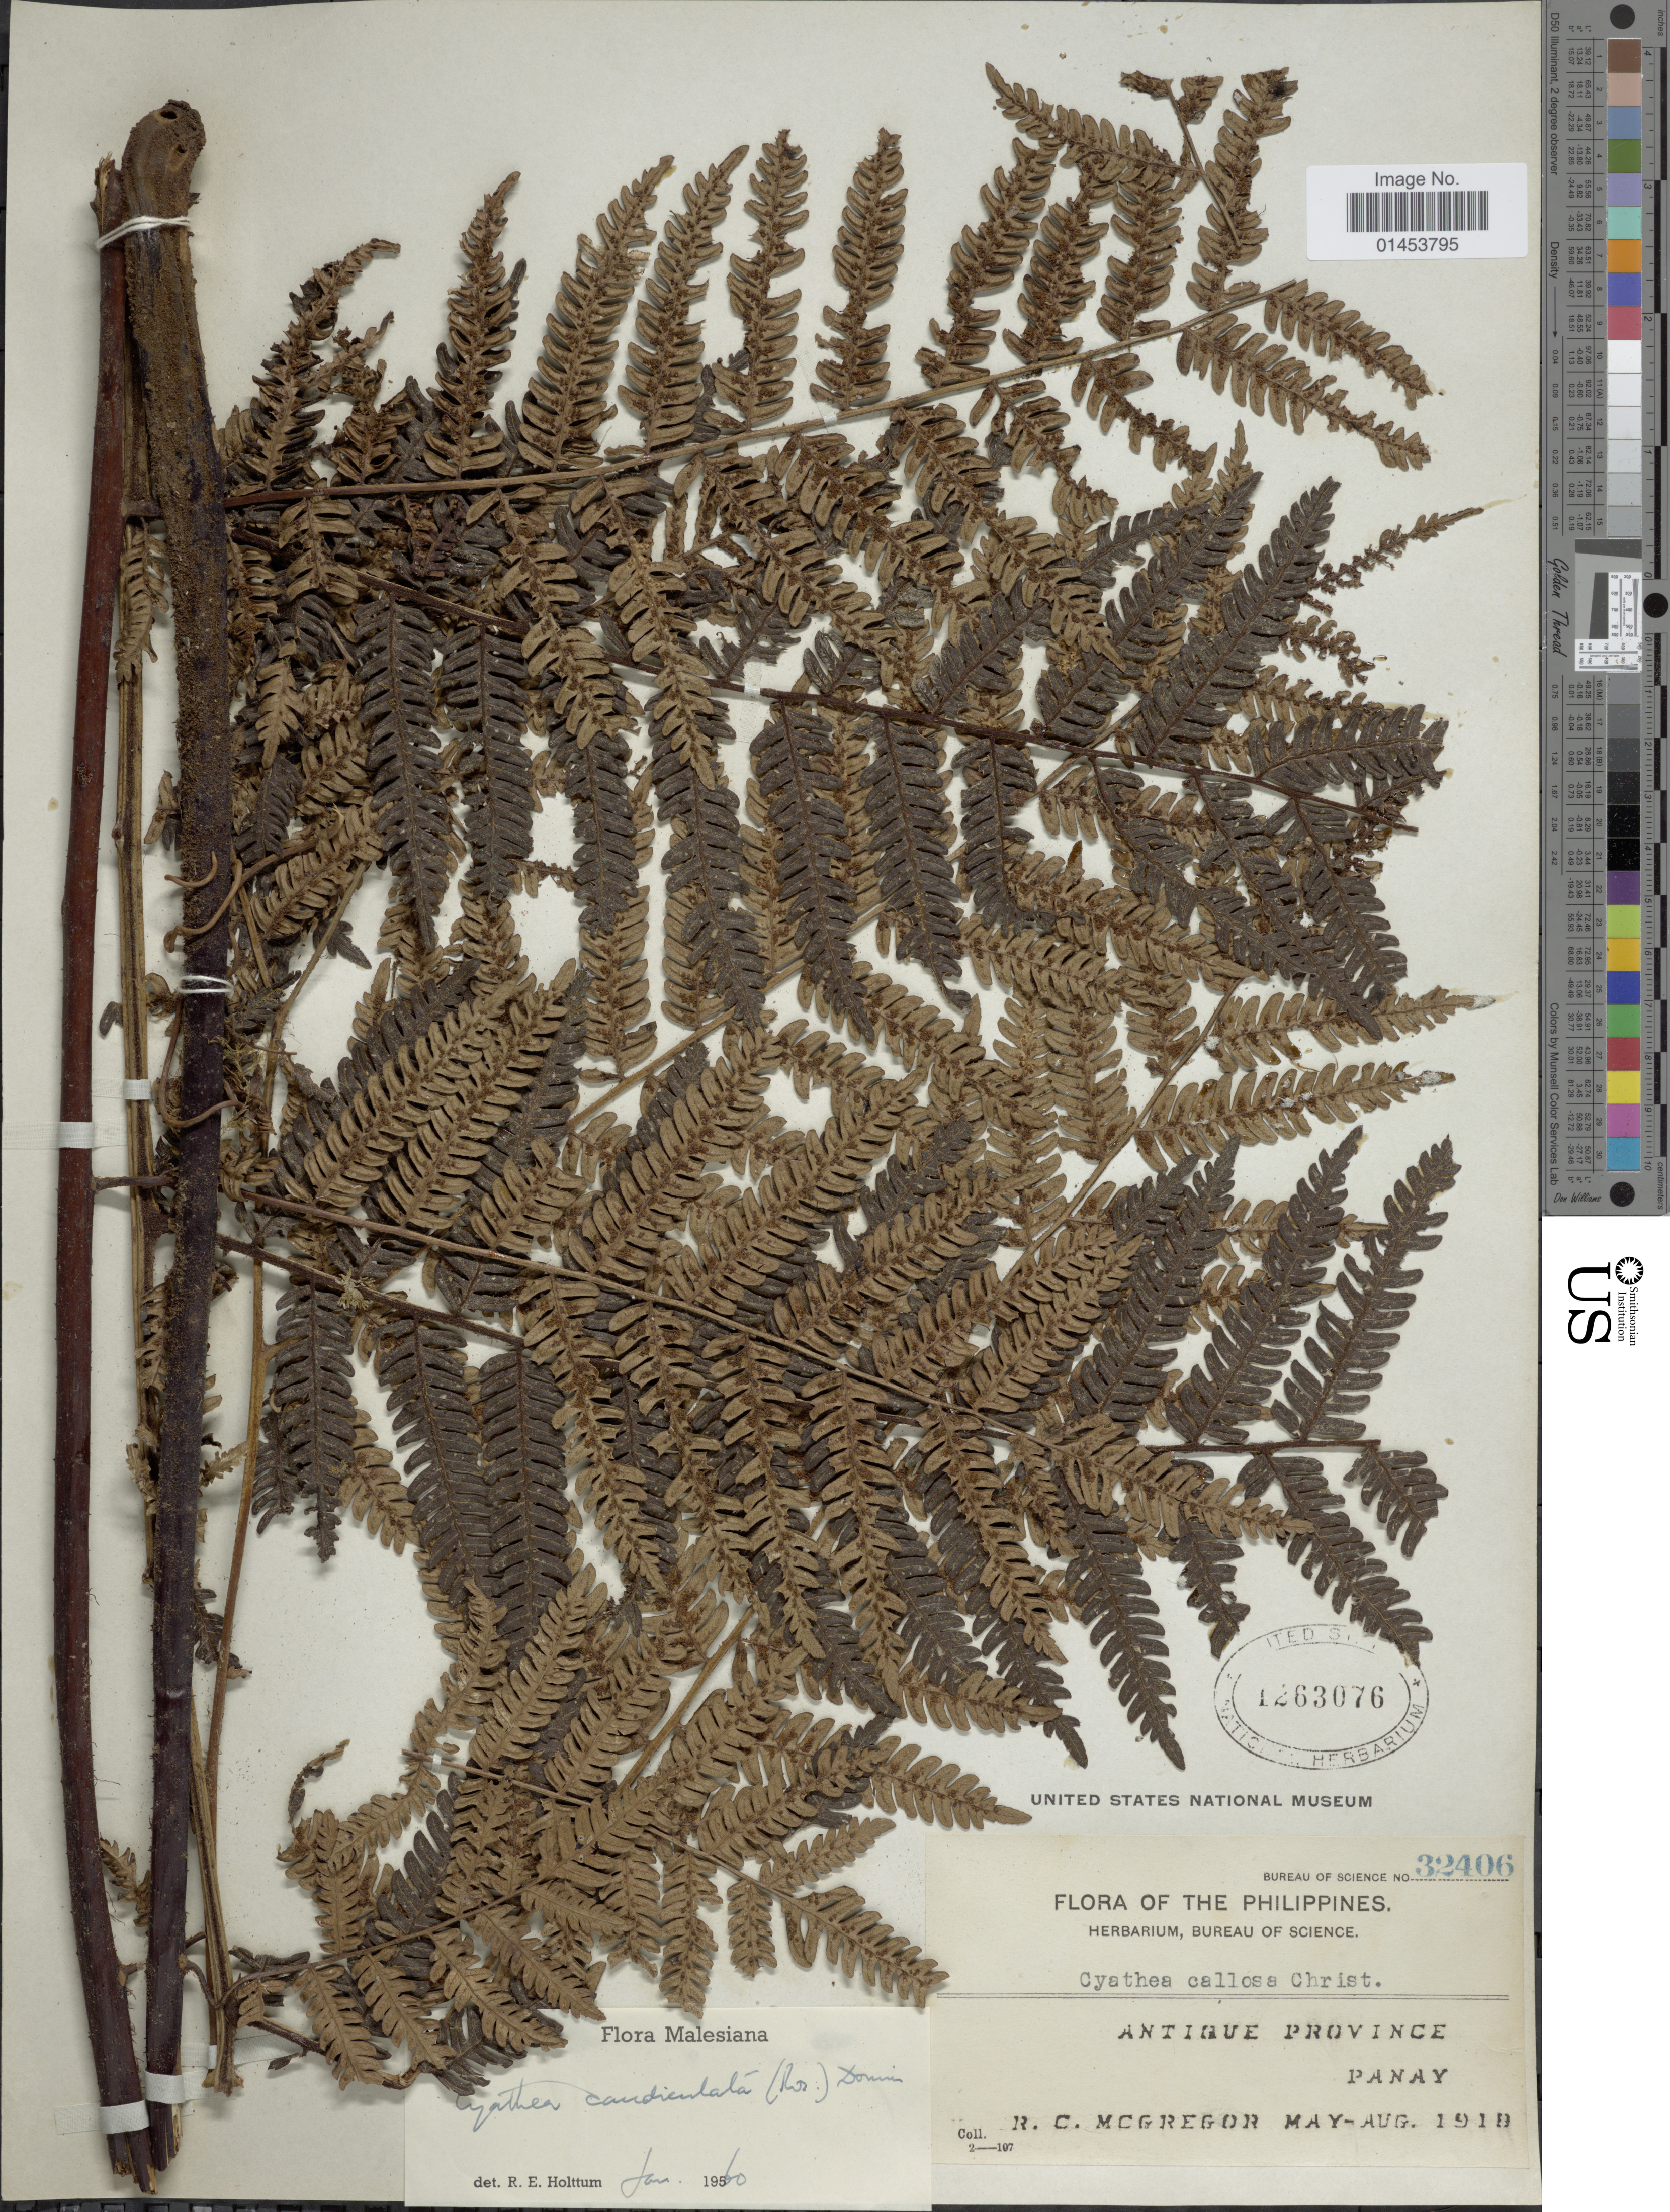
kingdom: Plantae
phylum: Tracheophyta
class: Polypodiopsida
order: Cyatheales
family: Cyatheaceae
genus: Cyathea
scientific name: Cyathea caudiculata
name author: (Rosenst.) Domin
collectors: R. C. McGregor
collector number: Bureau of Science 32406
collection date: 1918-05/1918-08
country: Philippines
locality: Antique province Panay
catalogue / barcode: US 1263076